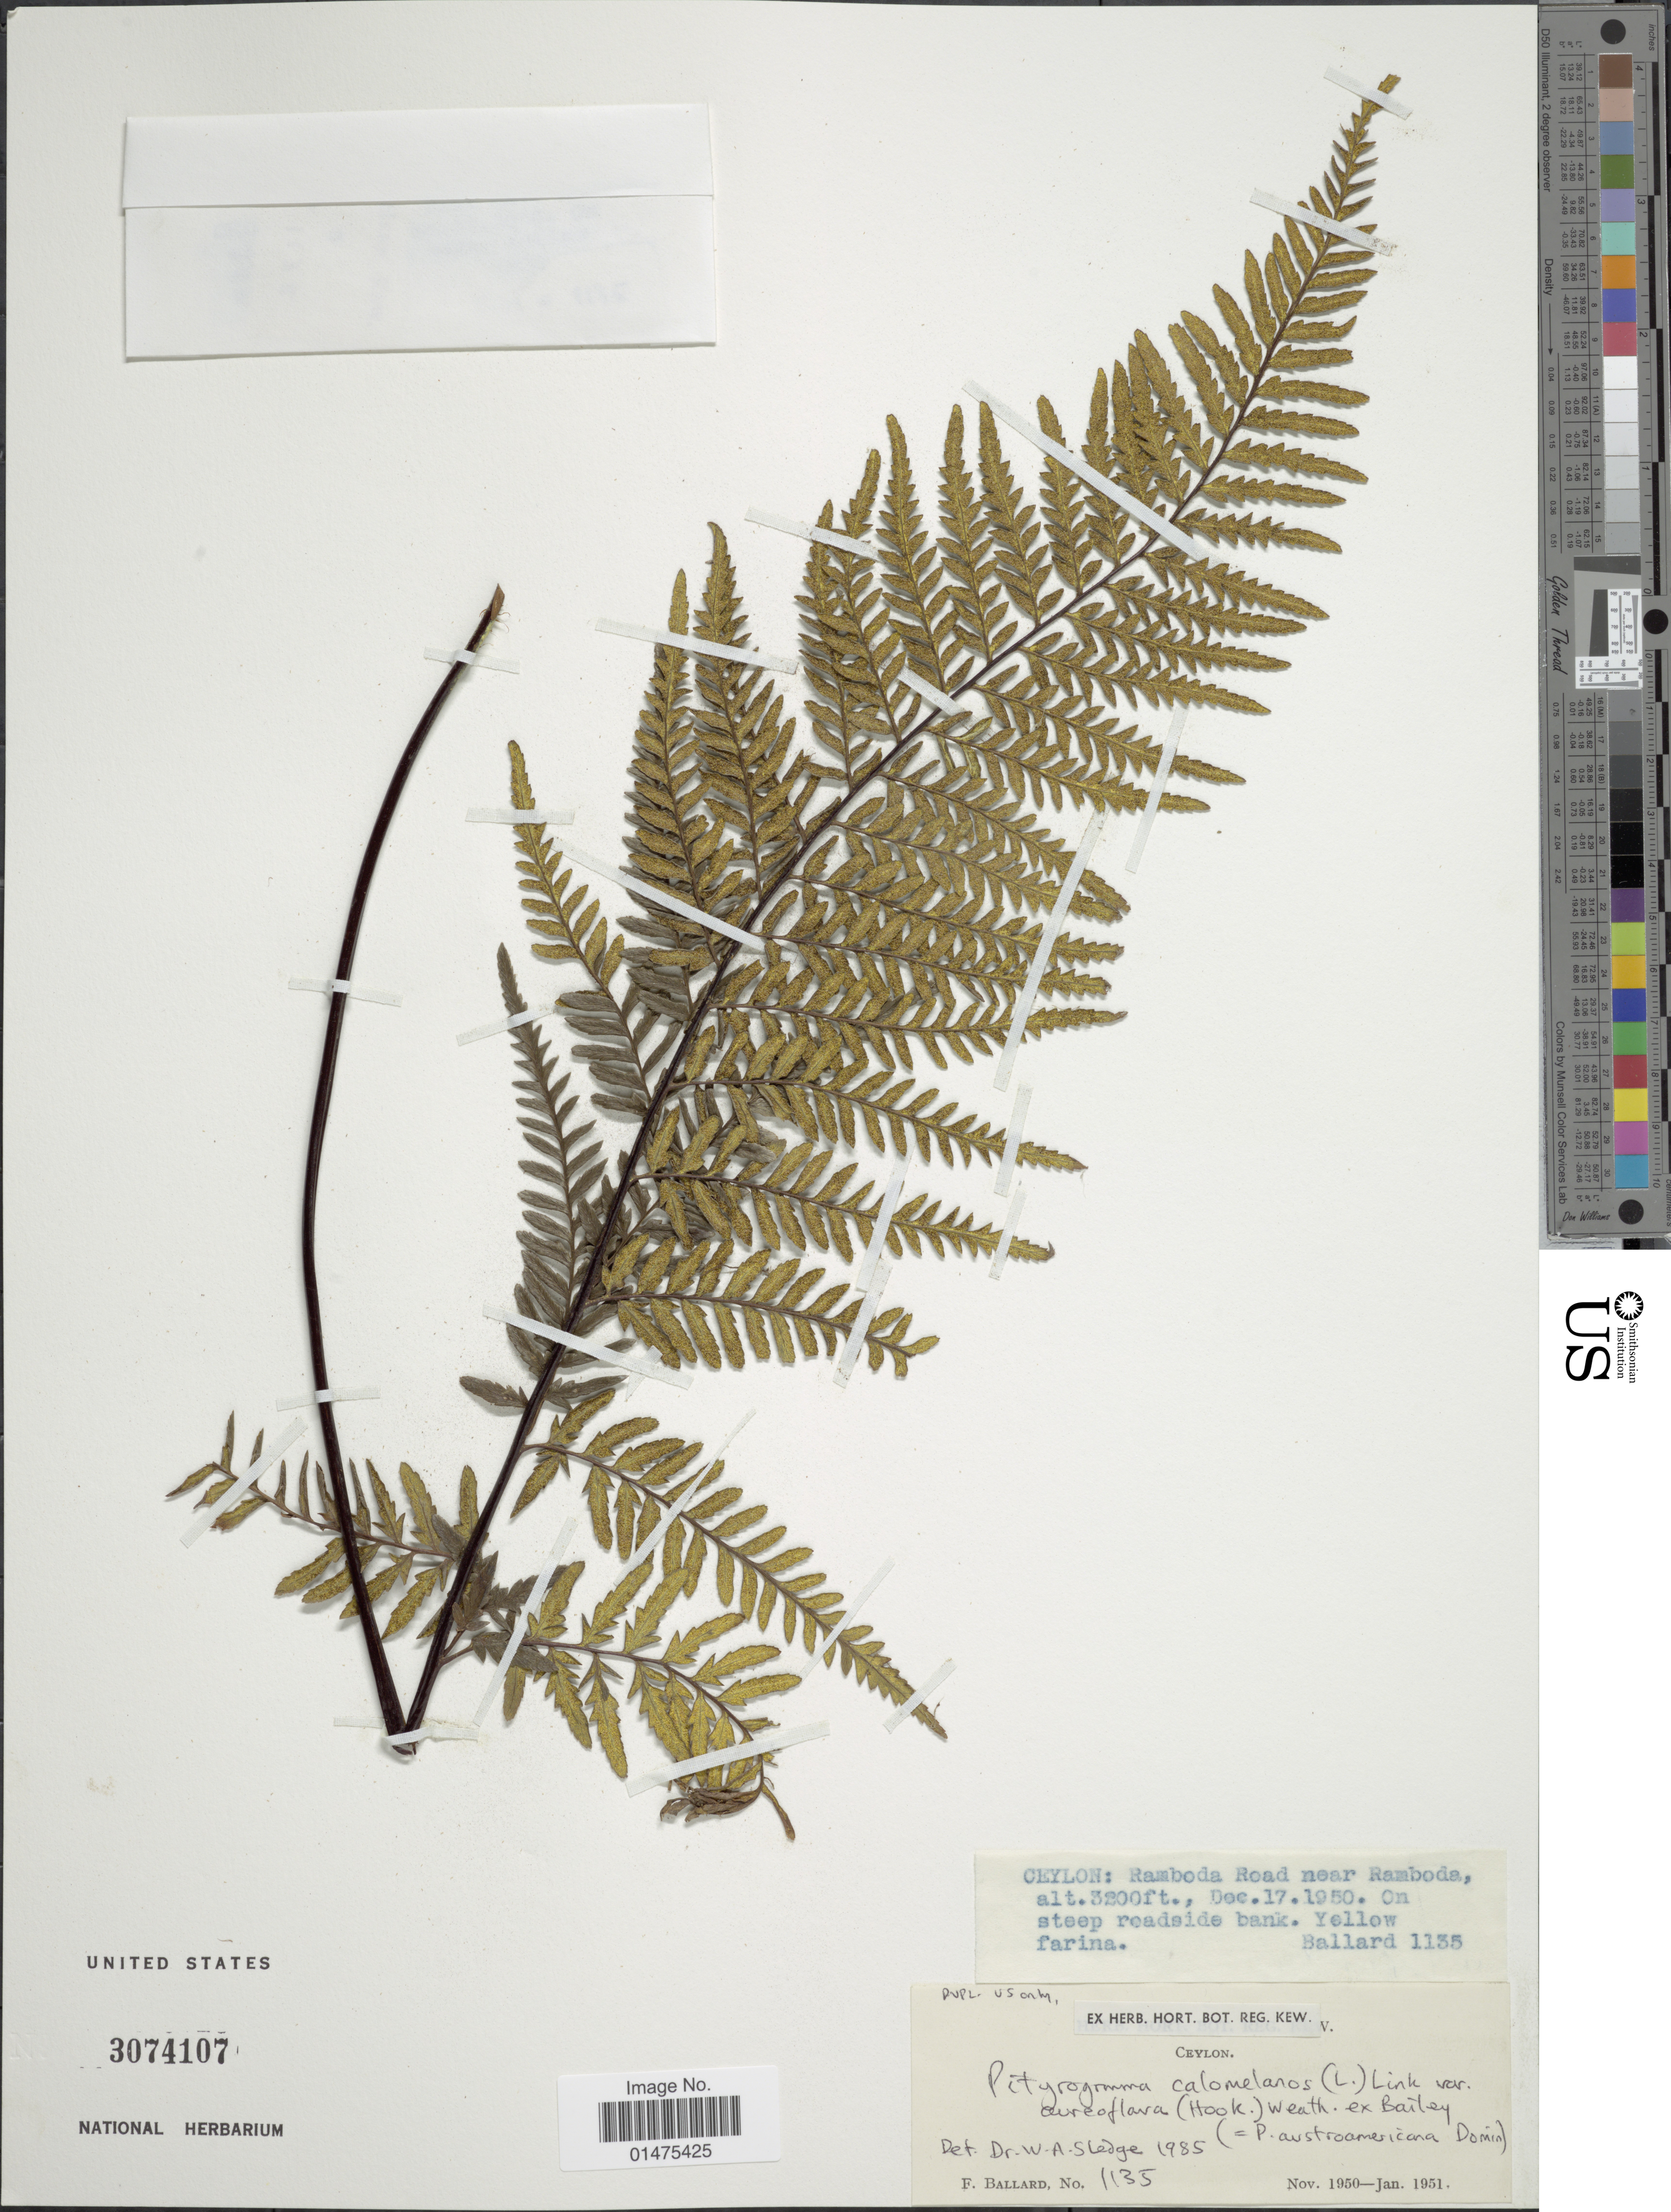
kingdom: Plantae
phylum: Tracheophyta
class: Polypodiopsida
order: Polypodiales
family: Pteridaceae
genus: Pityrogramma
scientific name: Pityrogramma calomelanos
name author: (L.) Link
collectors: F. Ballard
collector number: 1135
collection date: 1950-12-17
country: Sri Lanka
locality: Ceylon: Ramboda Road near Ramboda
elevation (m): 975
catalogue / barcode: US 3074107